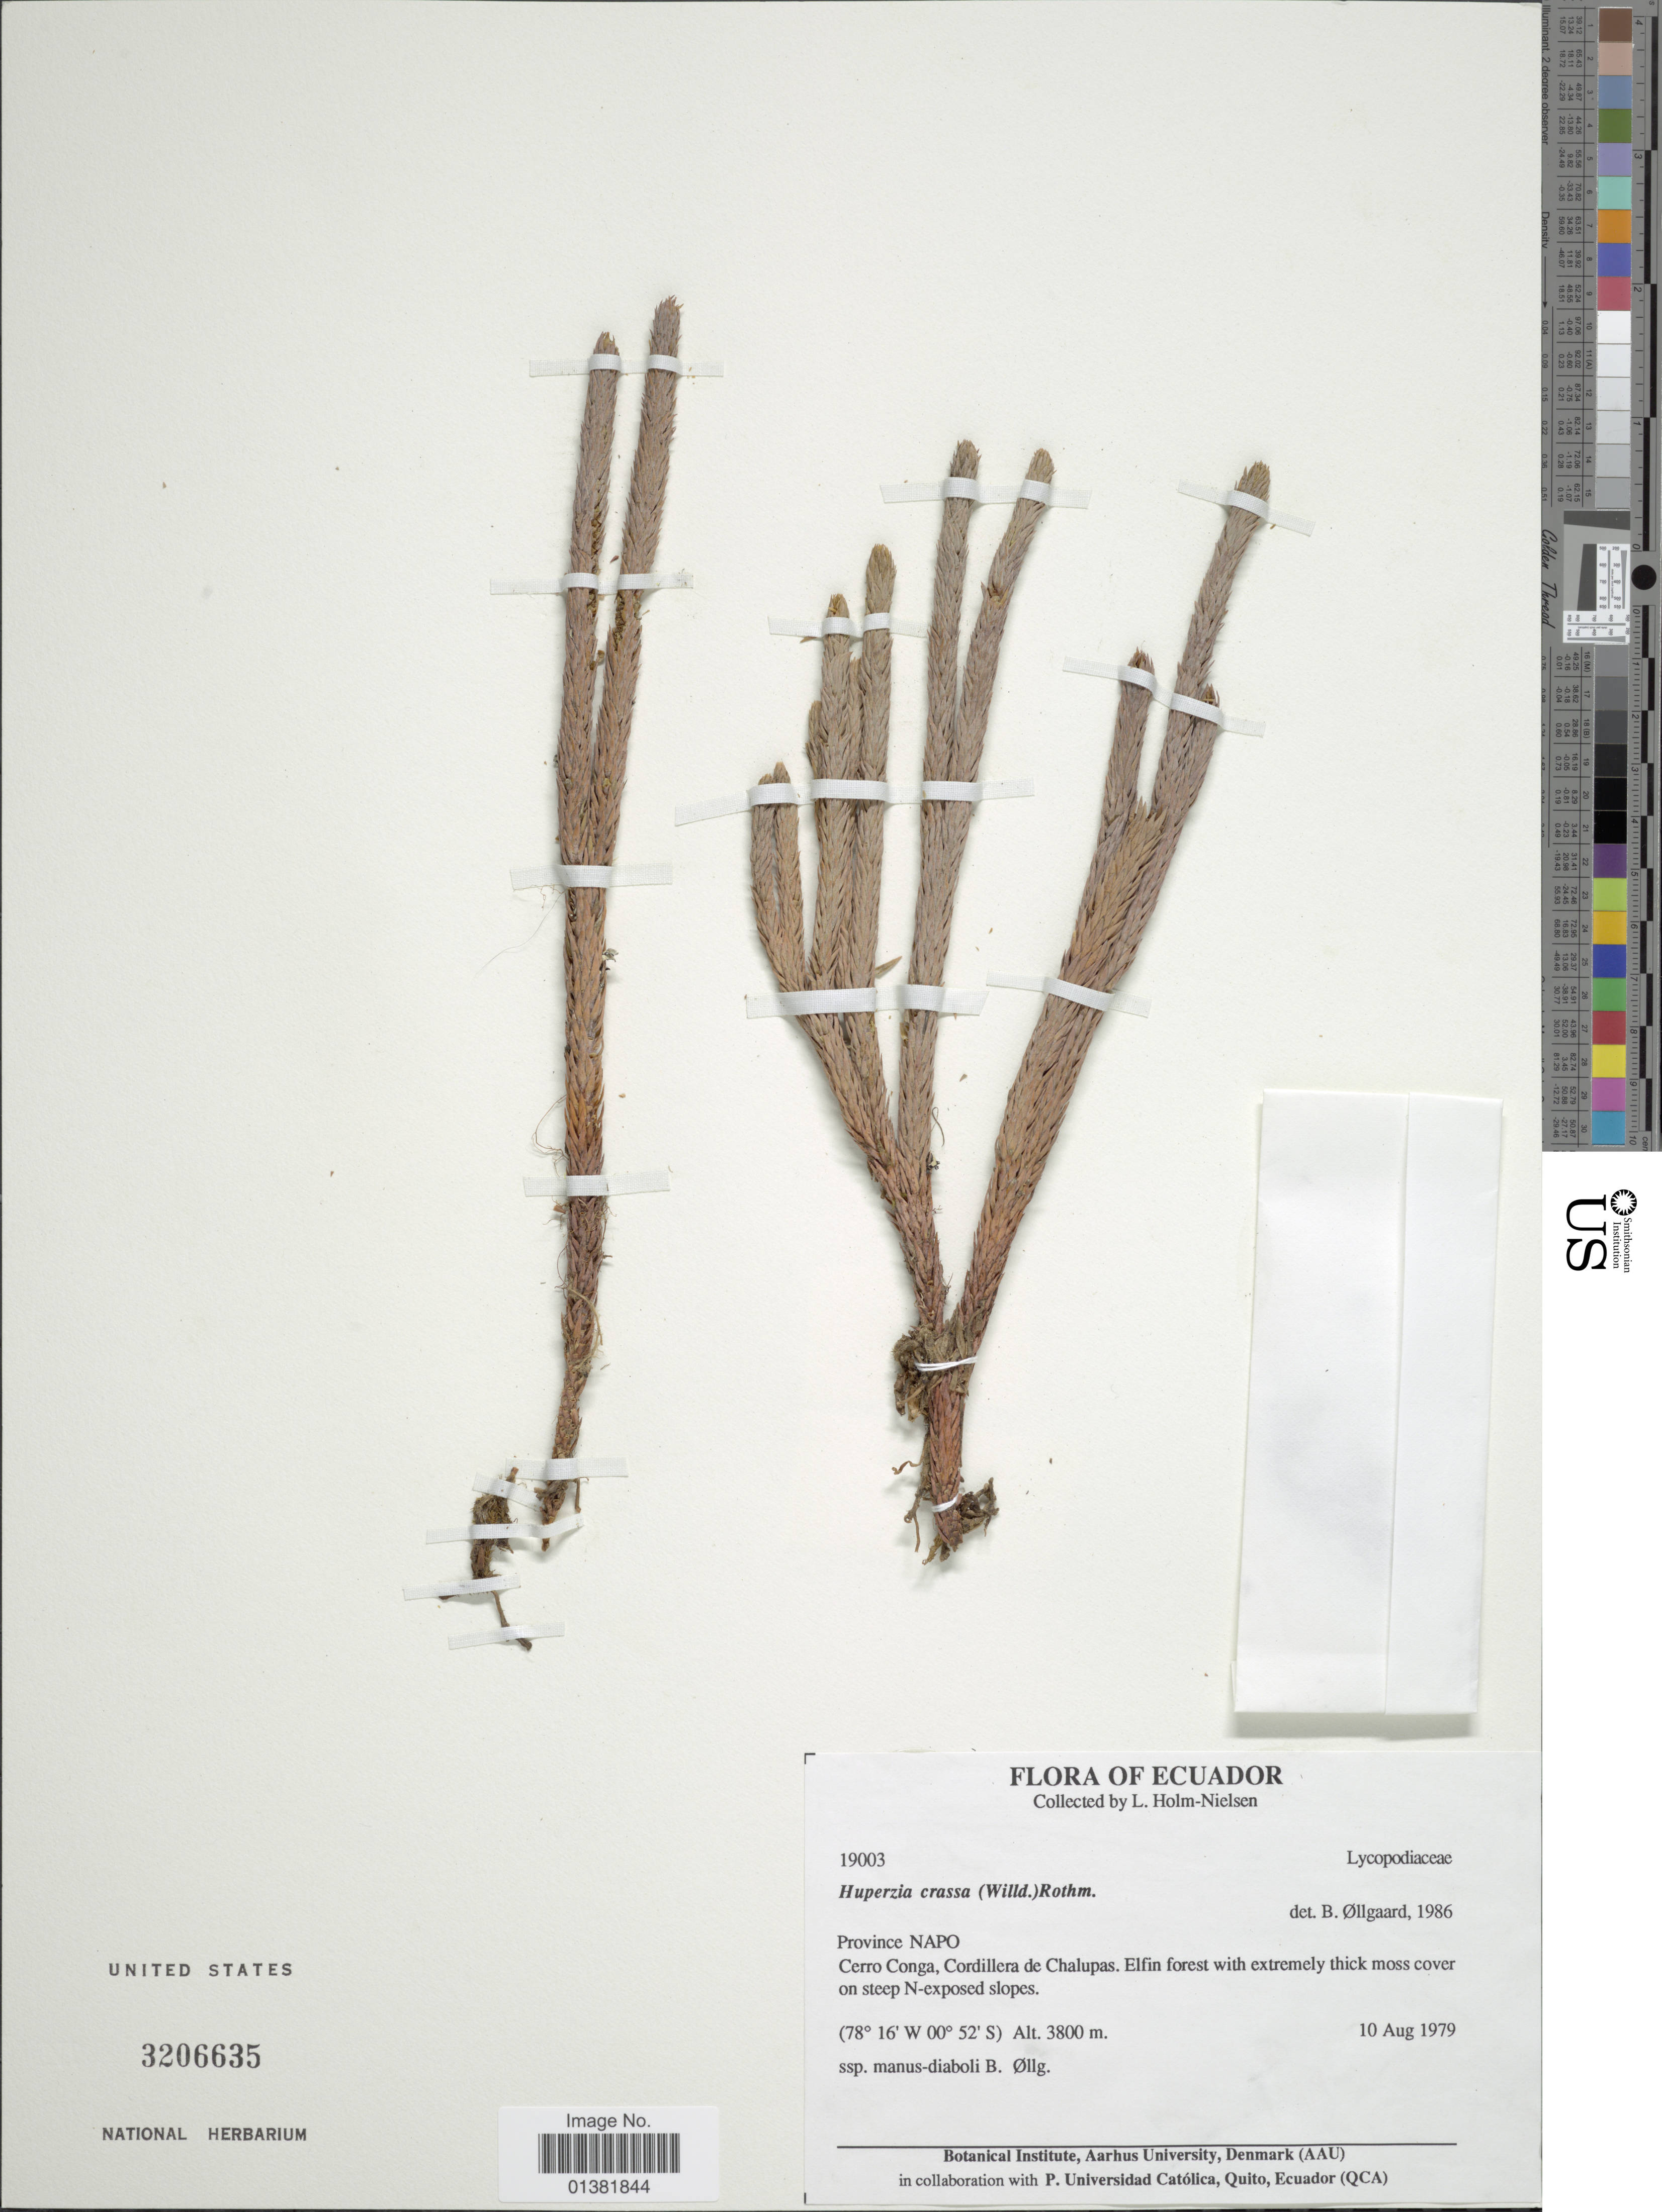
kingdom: Plantae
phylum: Tracheophyta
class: Lycopodiopsida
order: Lycopodiales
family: Lycopodiaceae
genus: Phlegmariurus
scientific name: Phlegmariurus crassus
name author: (Humb. & Bonpl. ex Willd.) B. Øllg.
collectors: L. B. Holm-Nielsen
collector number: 19003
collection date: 1979-08-10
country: Ecuador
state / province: Napo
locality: Cerro Conga, Cordillera de Chalupas. Elfin forest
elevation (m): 3800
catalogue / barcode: US 3206635